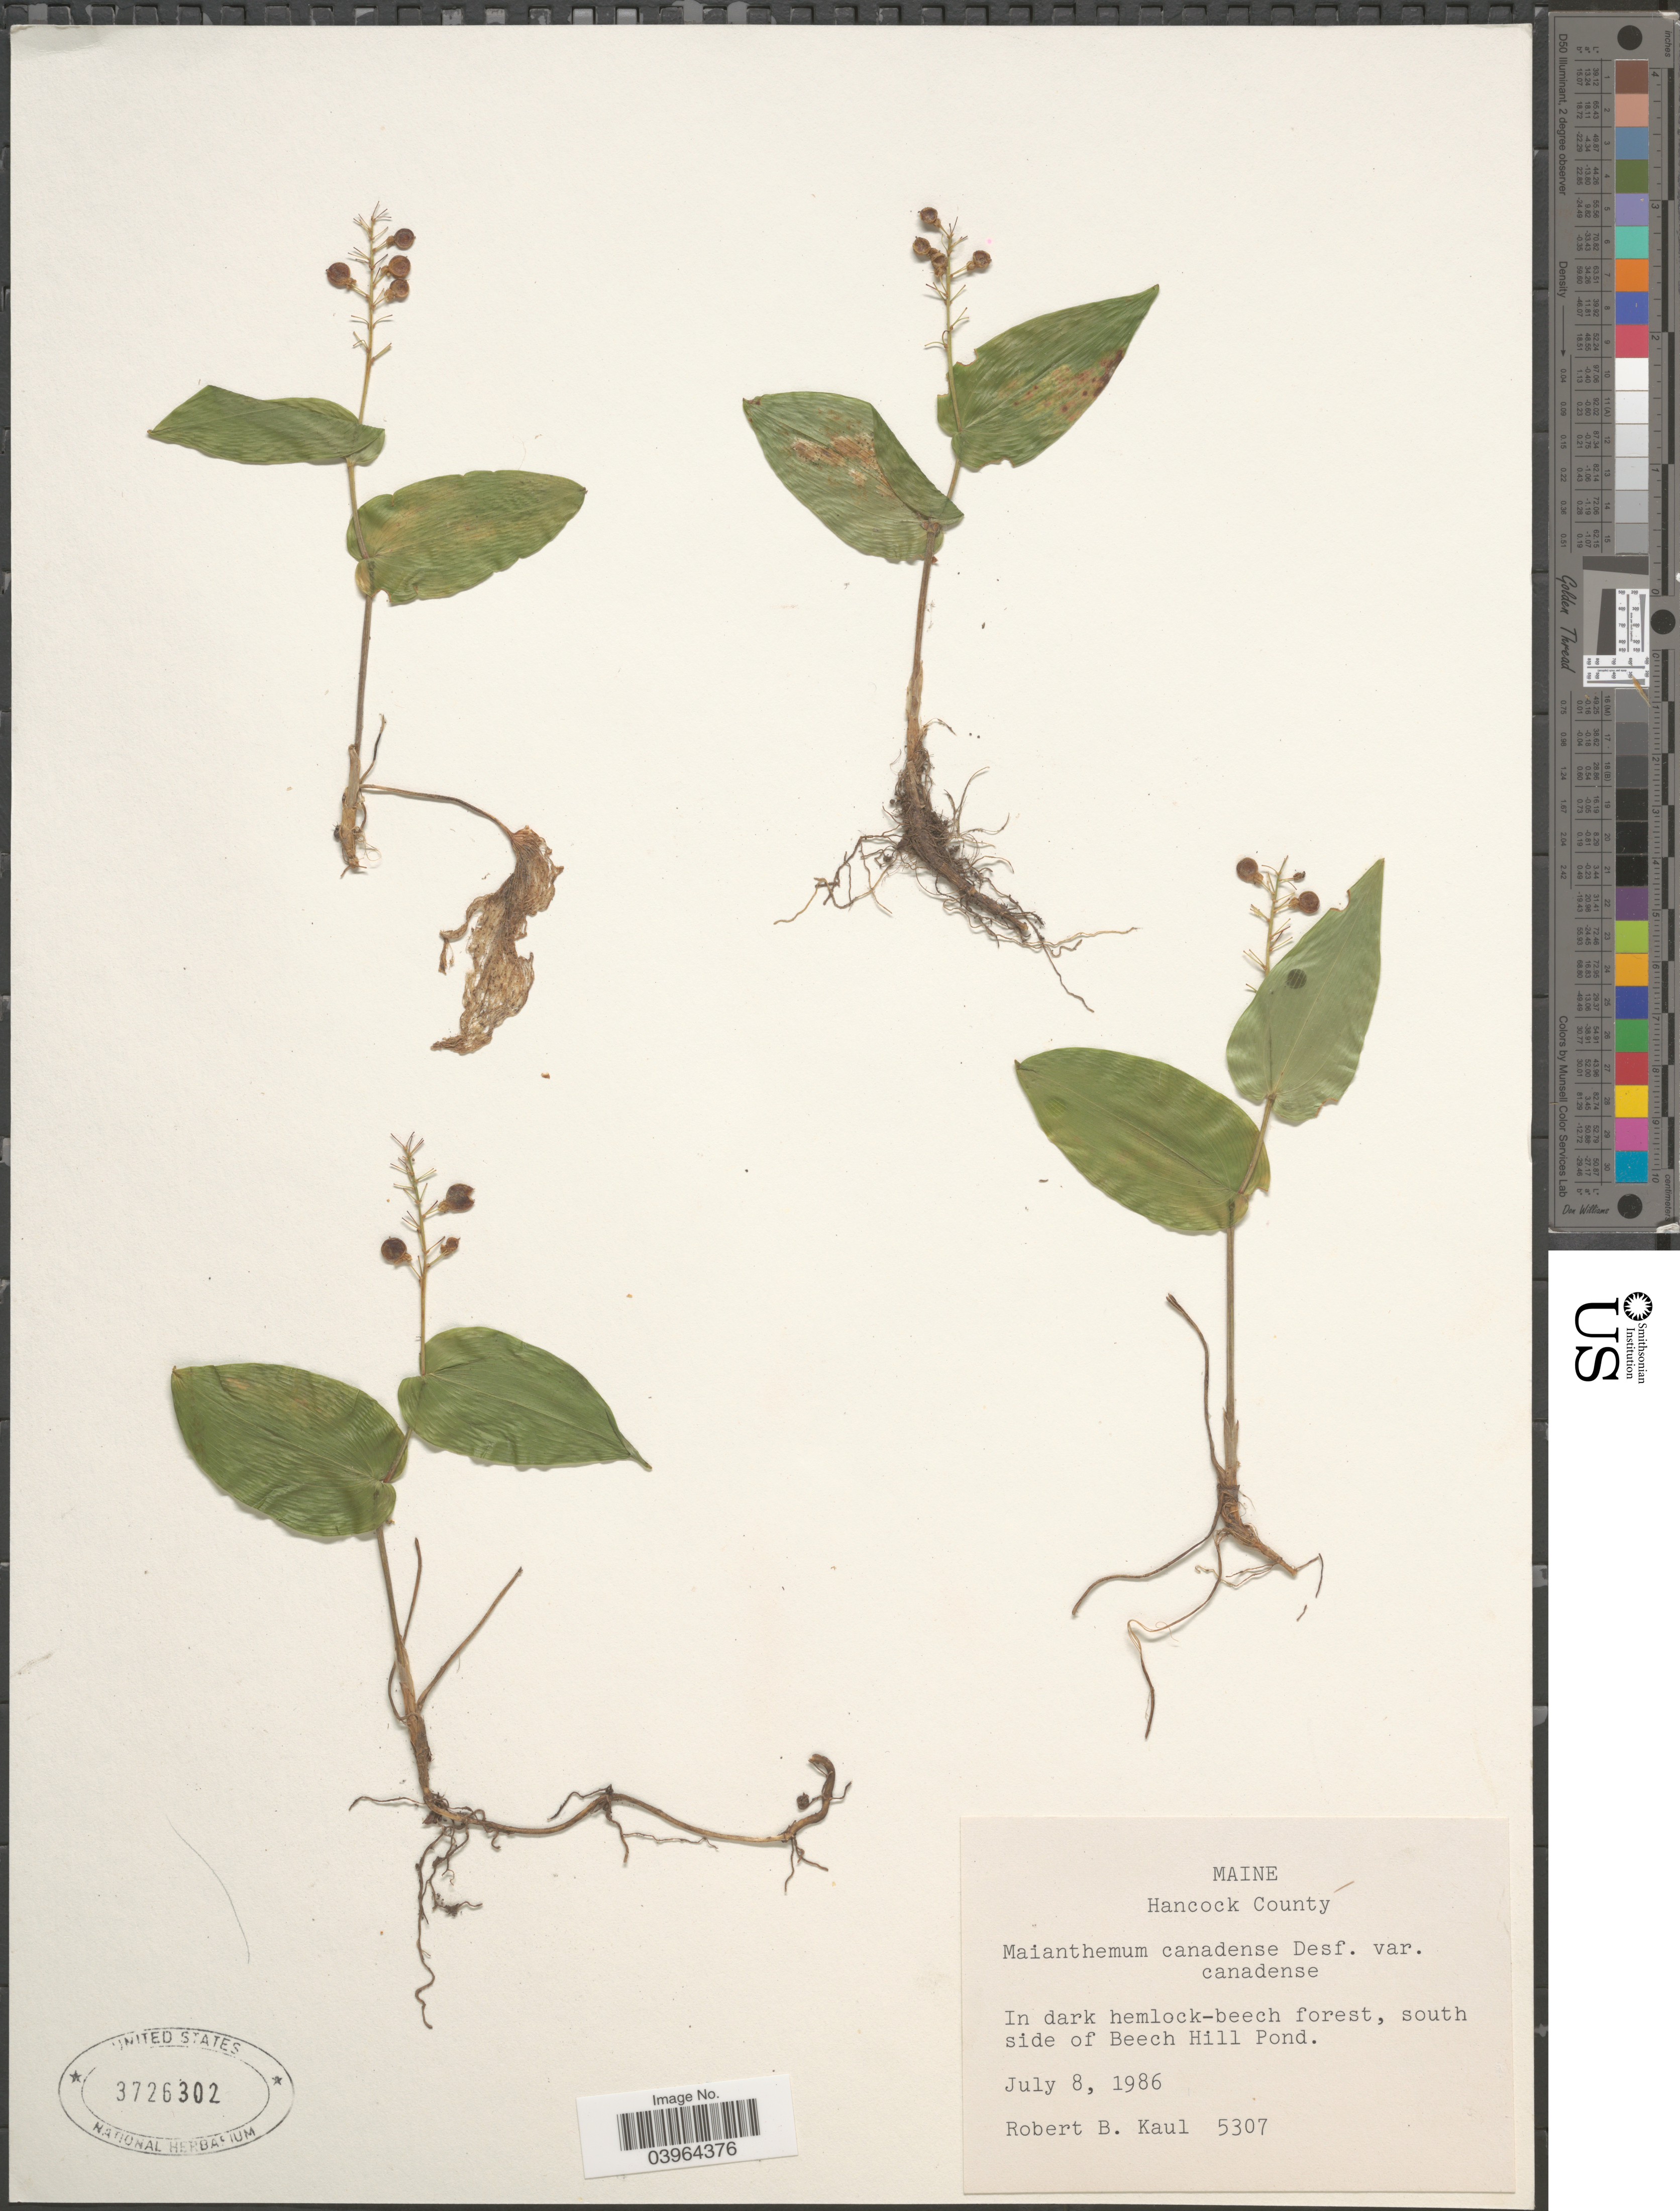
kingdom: Plantae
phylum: Tracheophyta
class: Liliopsida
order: Asparagales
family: Asparagaceae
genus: Maianthemum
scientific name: Maianthemum canadense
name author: Desf.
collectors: R. Kaul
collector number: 5307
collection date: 1986-07-08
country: United States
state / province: Maine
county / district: Hancock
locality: In dark hemlock-beech forest, south side of Beech Hill Pond.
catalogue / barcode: US 3726302